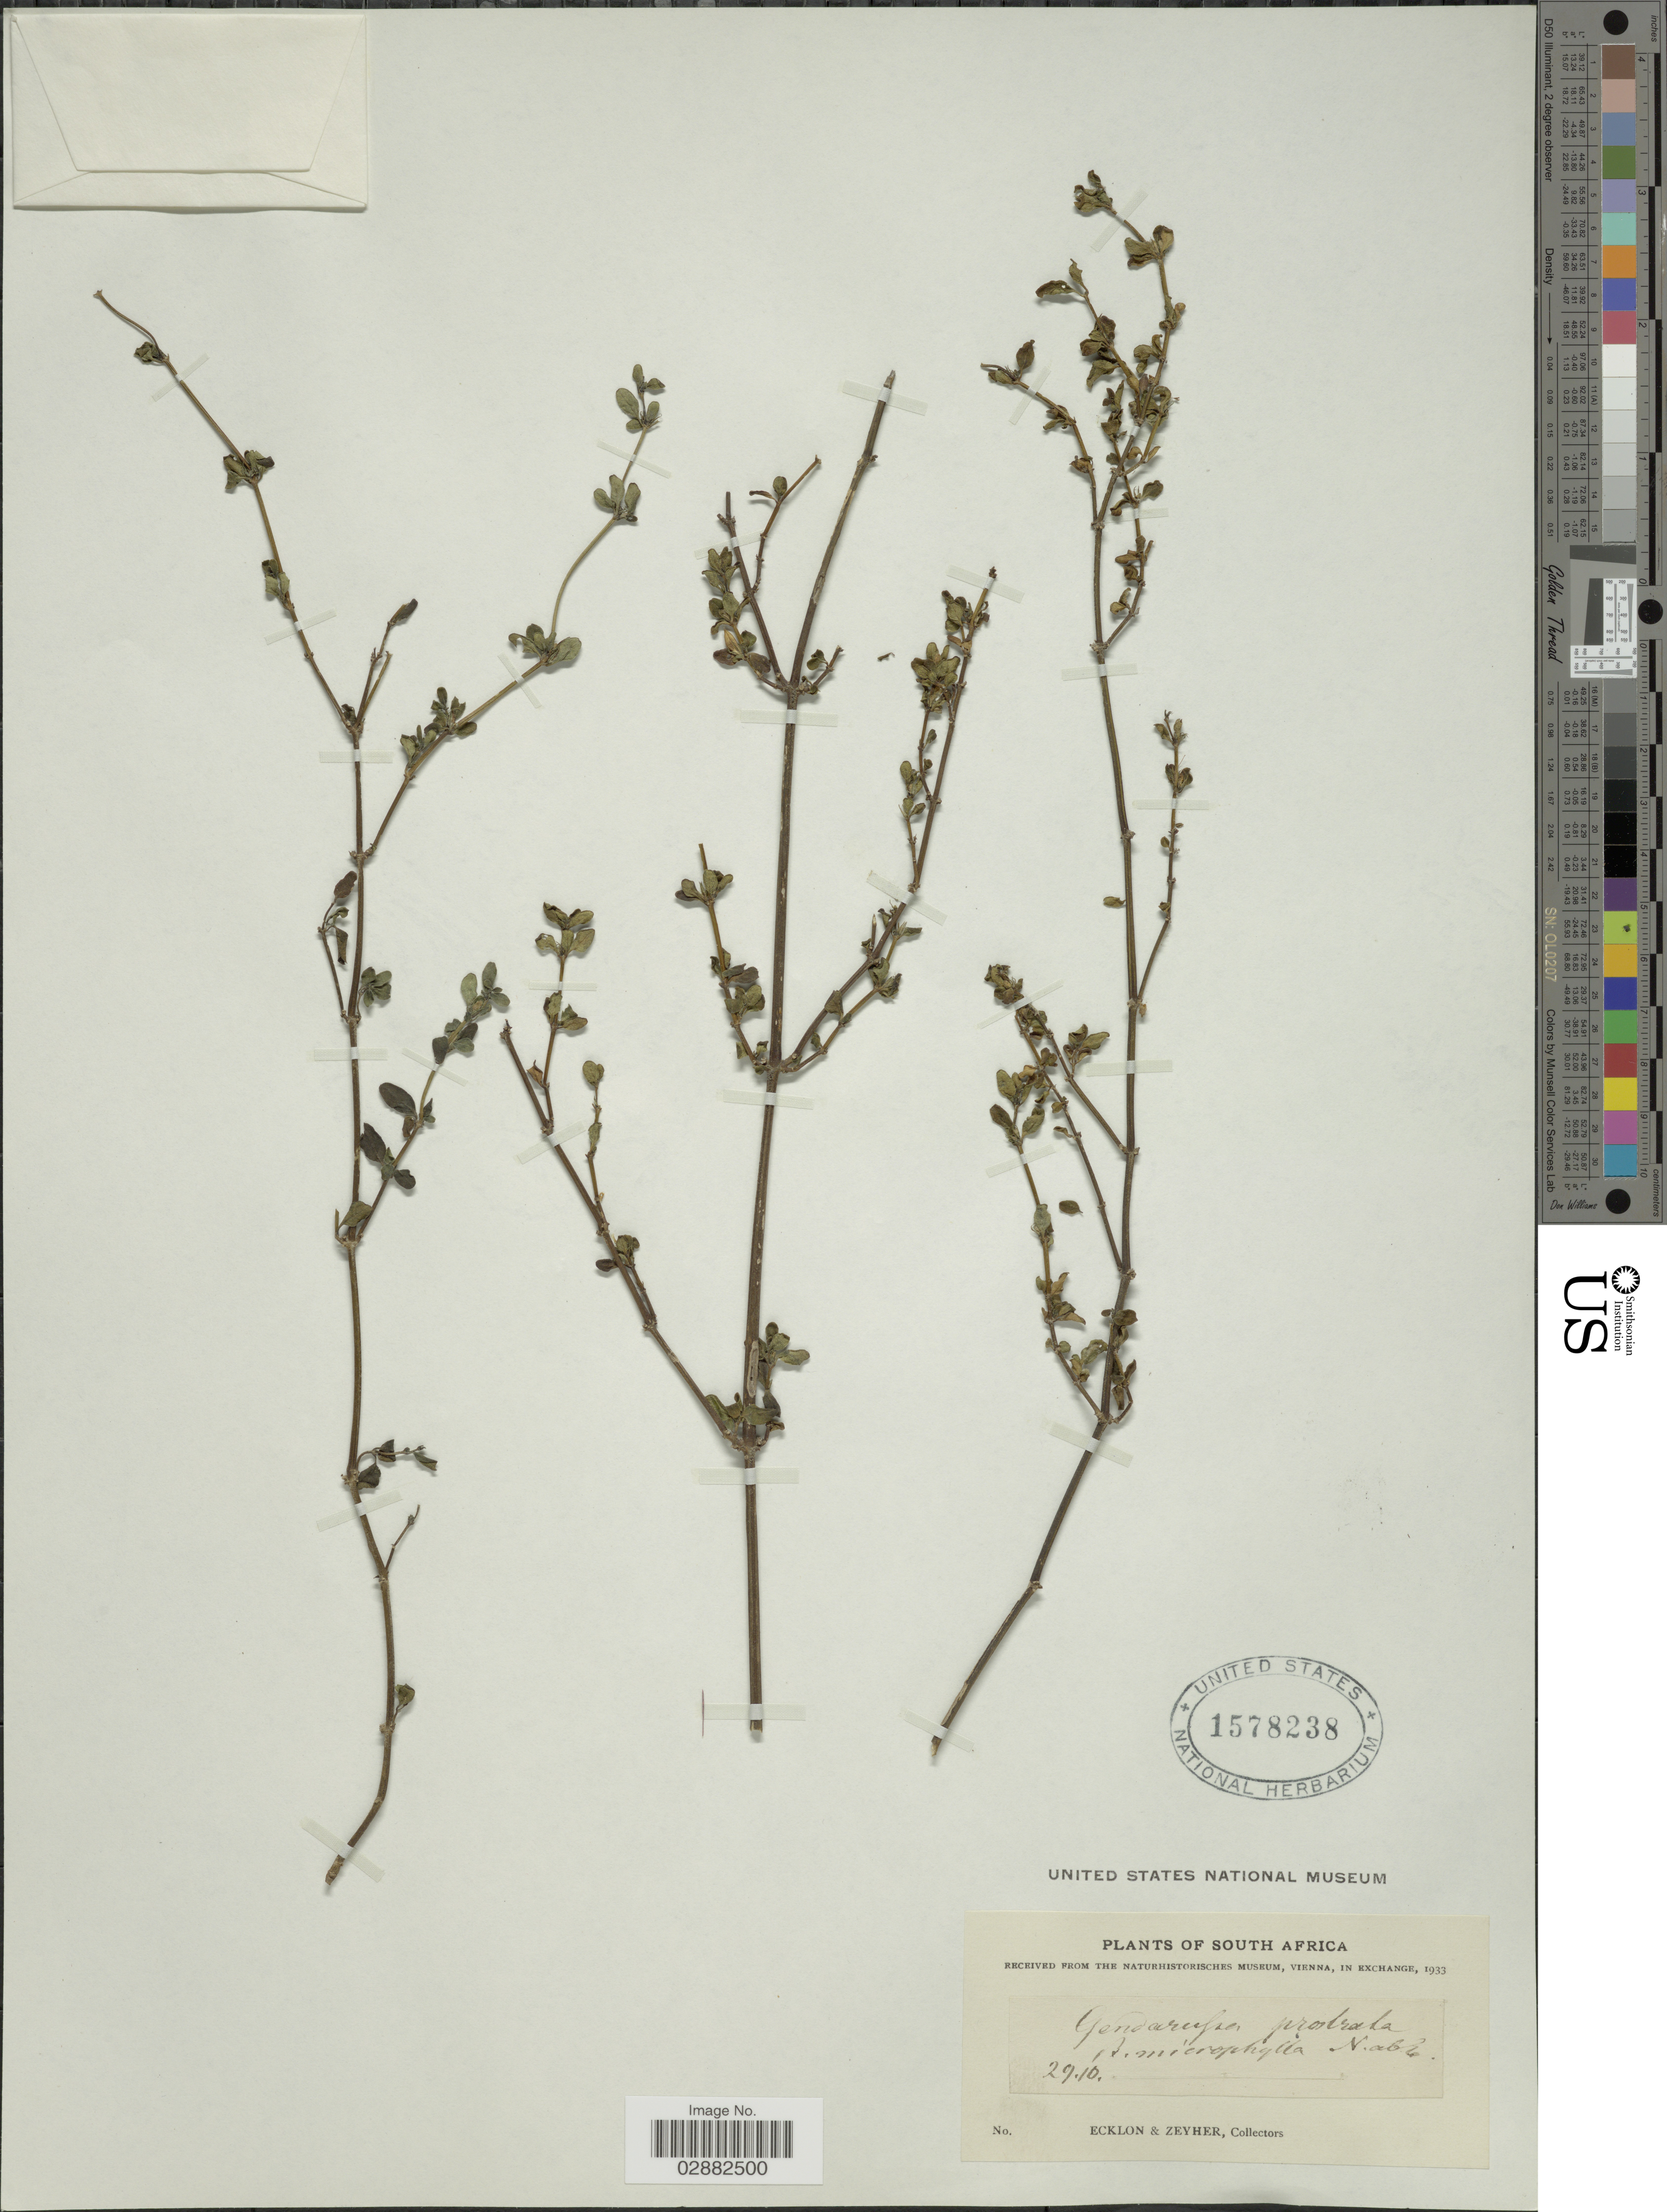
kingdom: Plantae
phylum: Tracheophyta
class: Magnoliopsida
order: Lamiales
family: Acanthaceae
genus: Justicia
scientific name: Justicia protracta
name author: (Nees) T. Anderson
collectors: -. Ecklon & -. Zeyher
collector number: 2910?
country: South Africa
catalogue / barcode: US 1578238